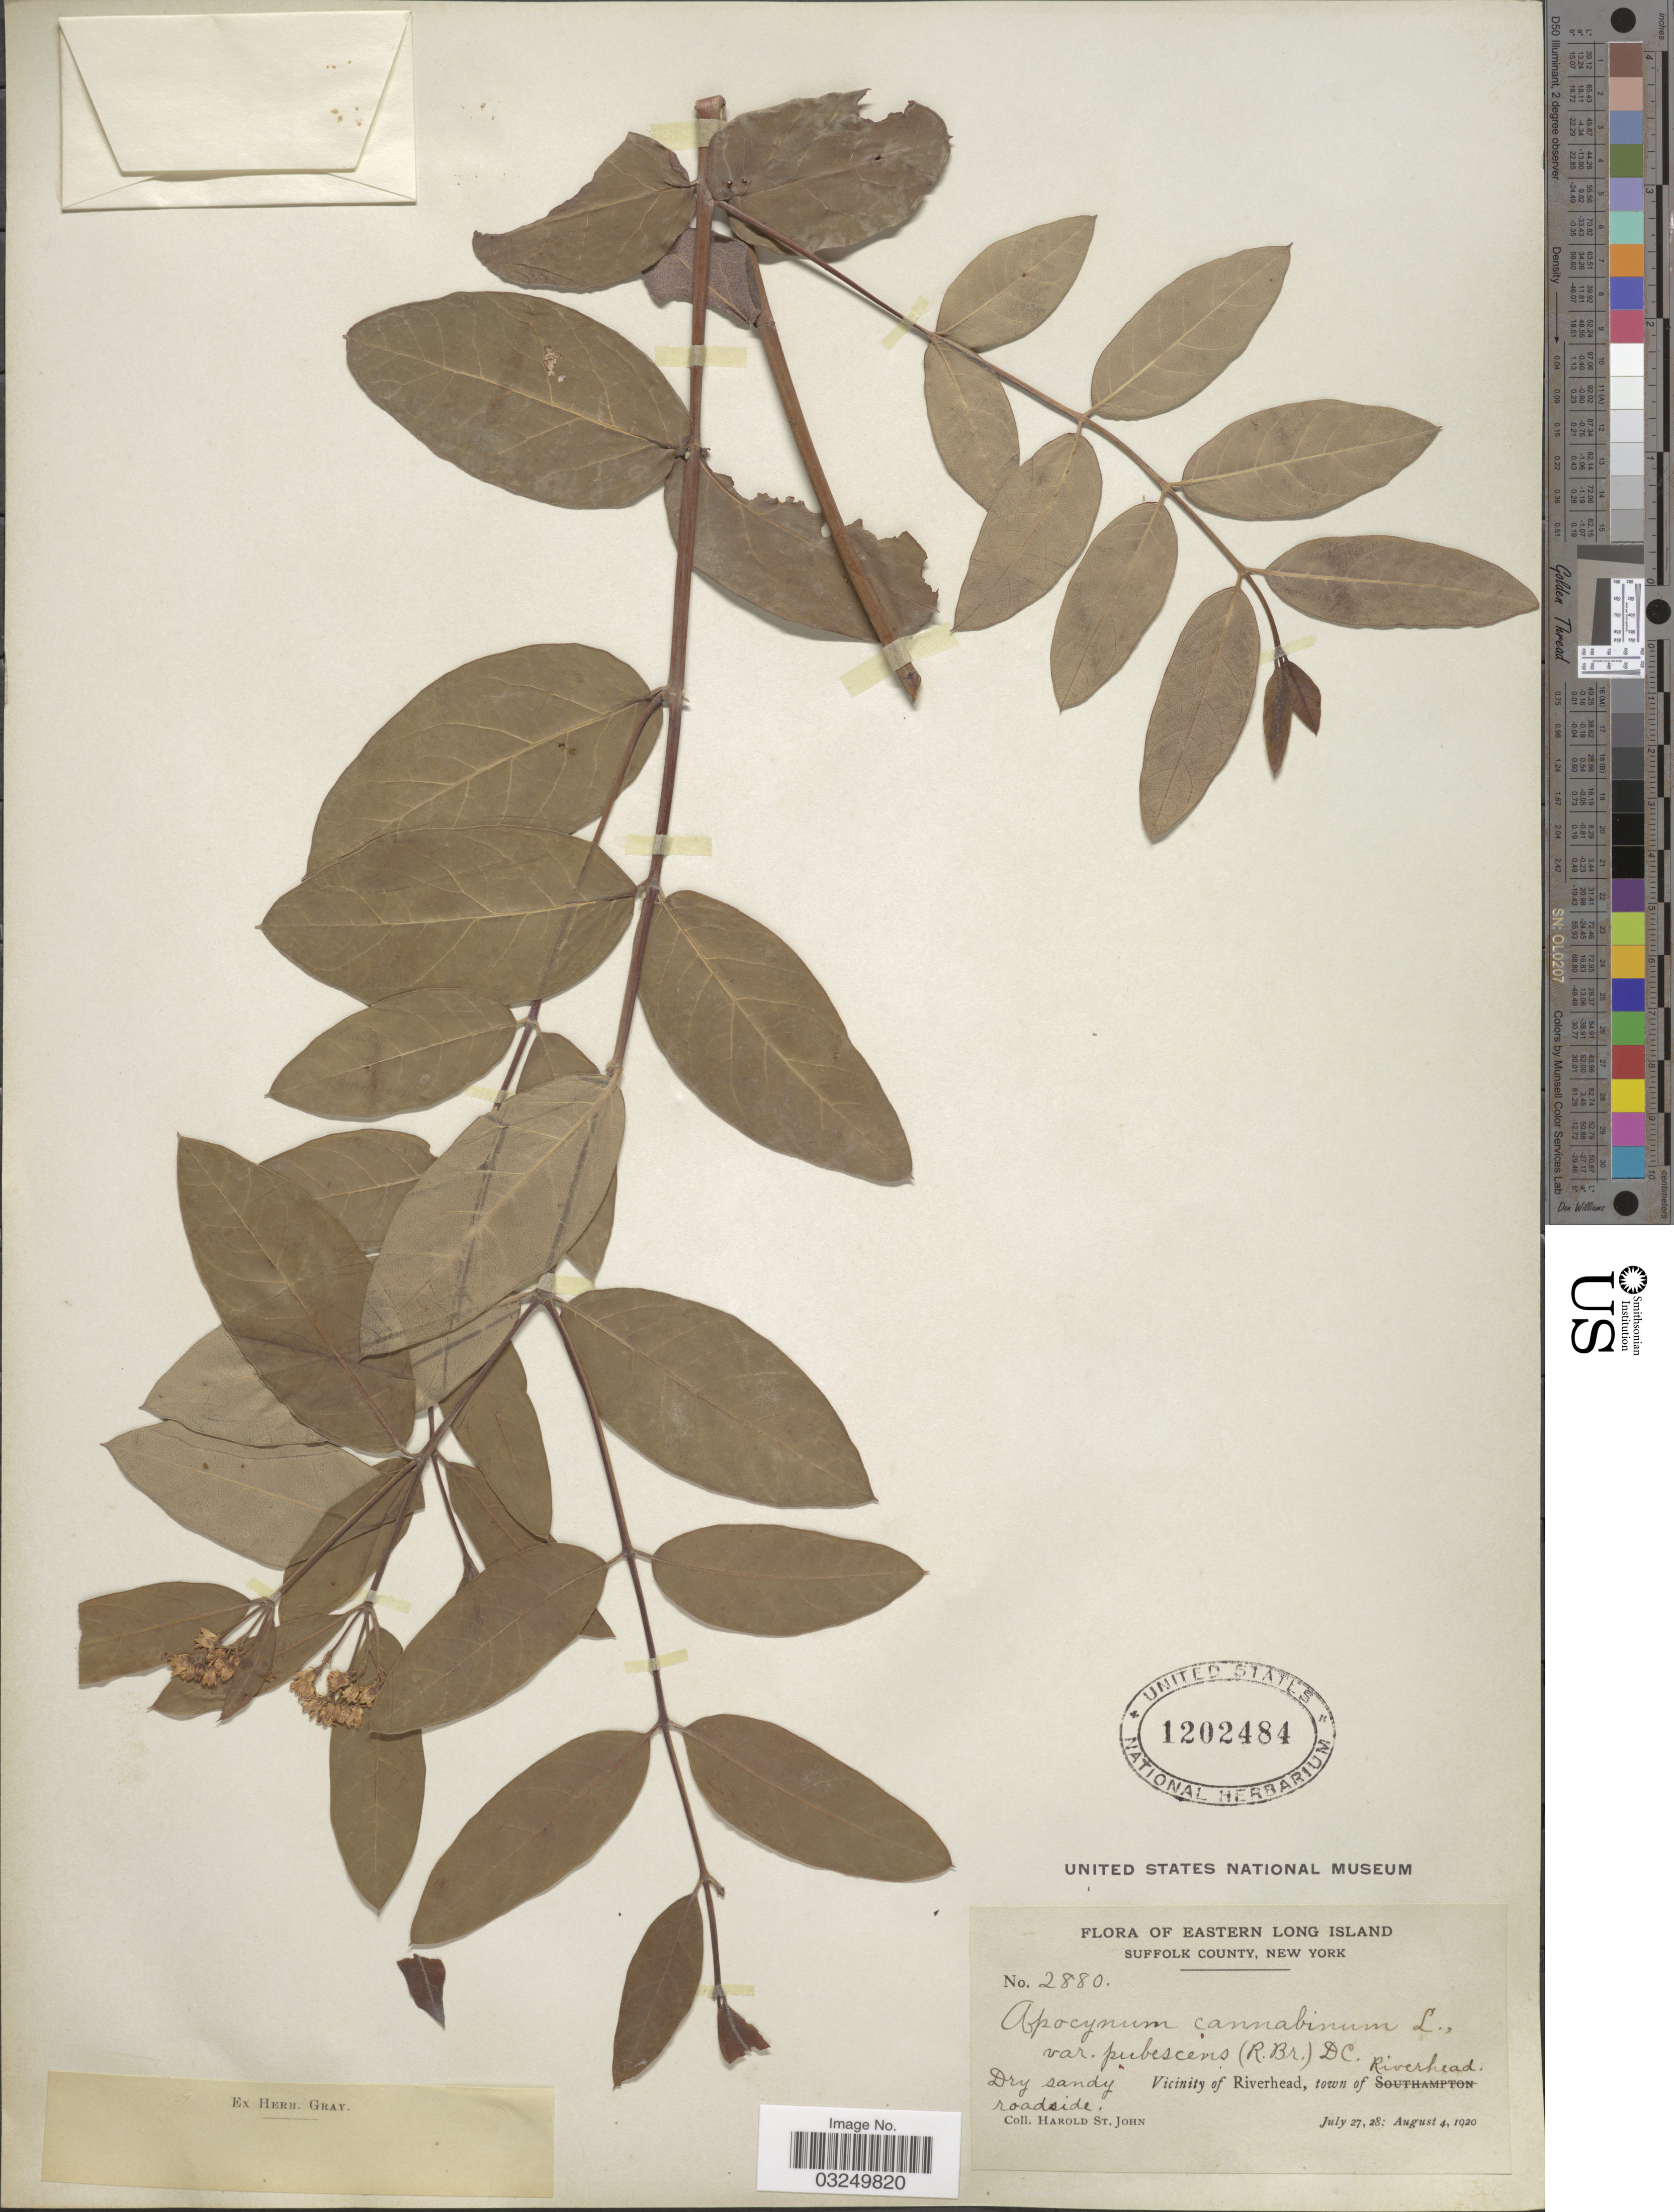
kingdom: Plantae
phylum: Tracheophyta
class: Magnoliopsida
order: Gentianales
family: Apocynaceae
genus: Apocynum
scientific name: Apocynum cannabinum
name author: L.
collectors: H. St. John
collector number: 2880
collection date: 1920-07-27/1920-08-04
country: United States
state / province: New York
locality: Eastern Long Island. Suffolk County. Vicinity of Riverhead, town of Riverhead.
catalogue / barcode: US 1202484